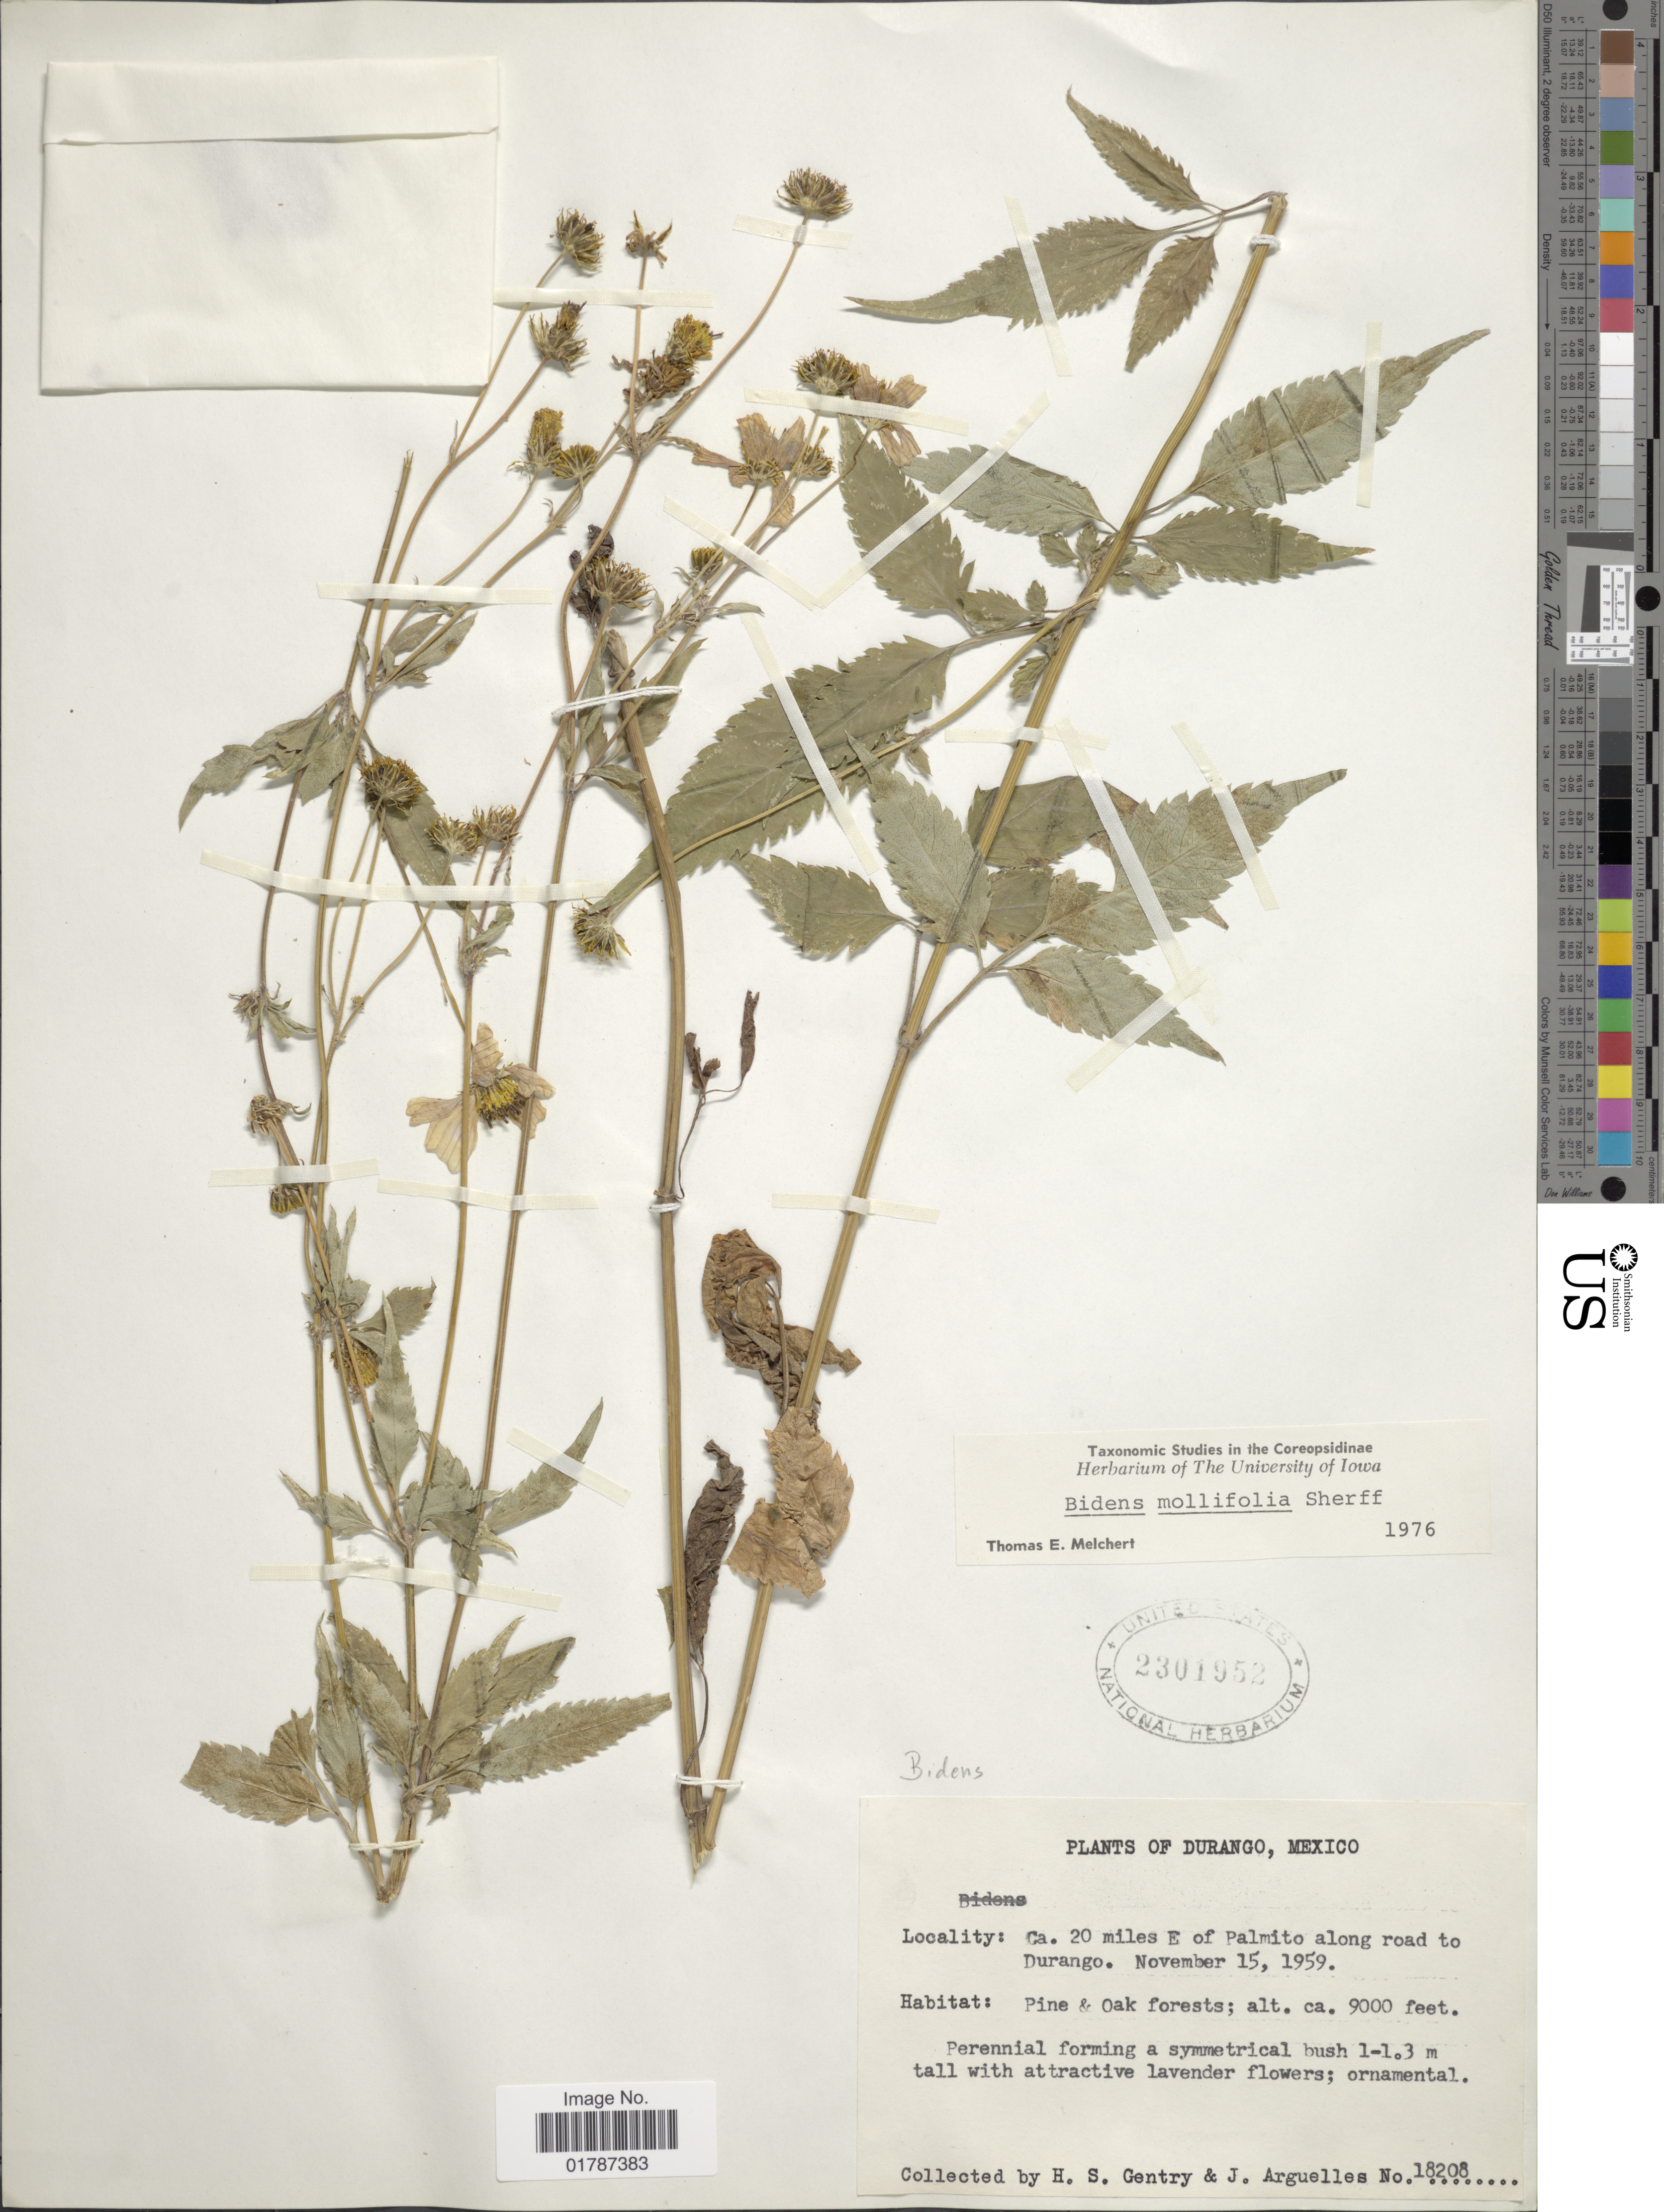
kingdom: Plantae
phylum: Tracheophyta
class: Magnoliopsida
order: Asterales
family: Asteraceae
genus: Bidens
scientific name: Bidens mollifolia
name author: Sherff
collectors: H. S. Gentry & J. Arguelles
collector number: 18208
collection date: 1959-11-15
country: Mexico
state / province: Durango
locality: Durango, Mexico, 20 miles E of Palmito along road to Durango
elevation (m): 2743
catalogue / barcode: US 2301952